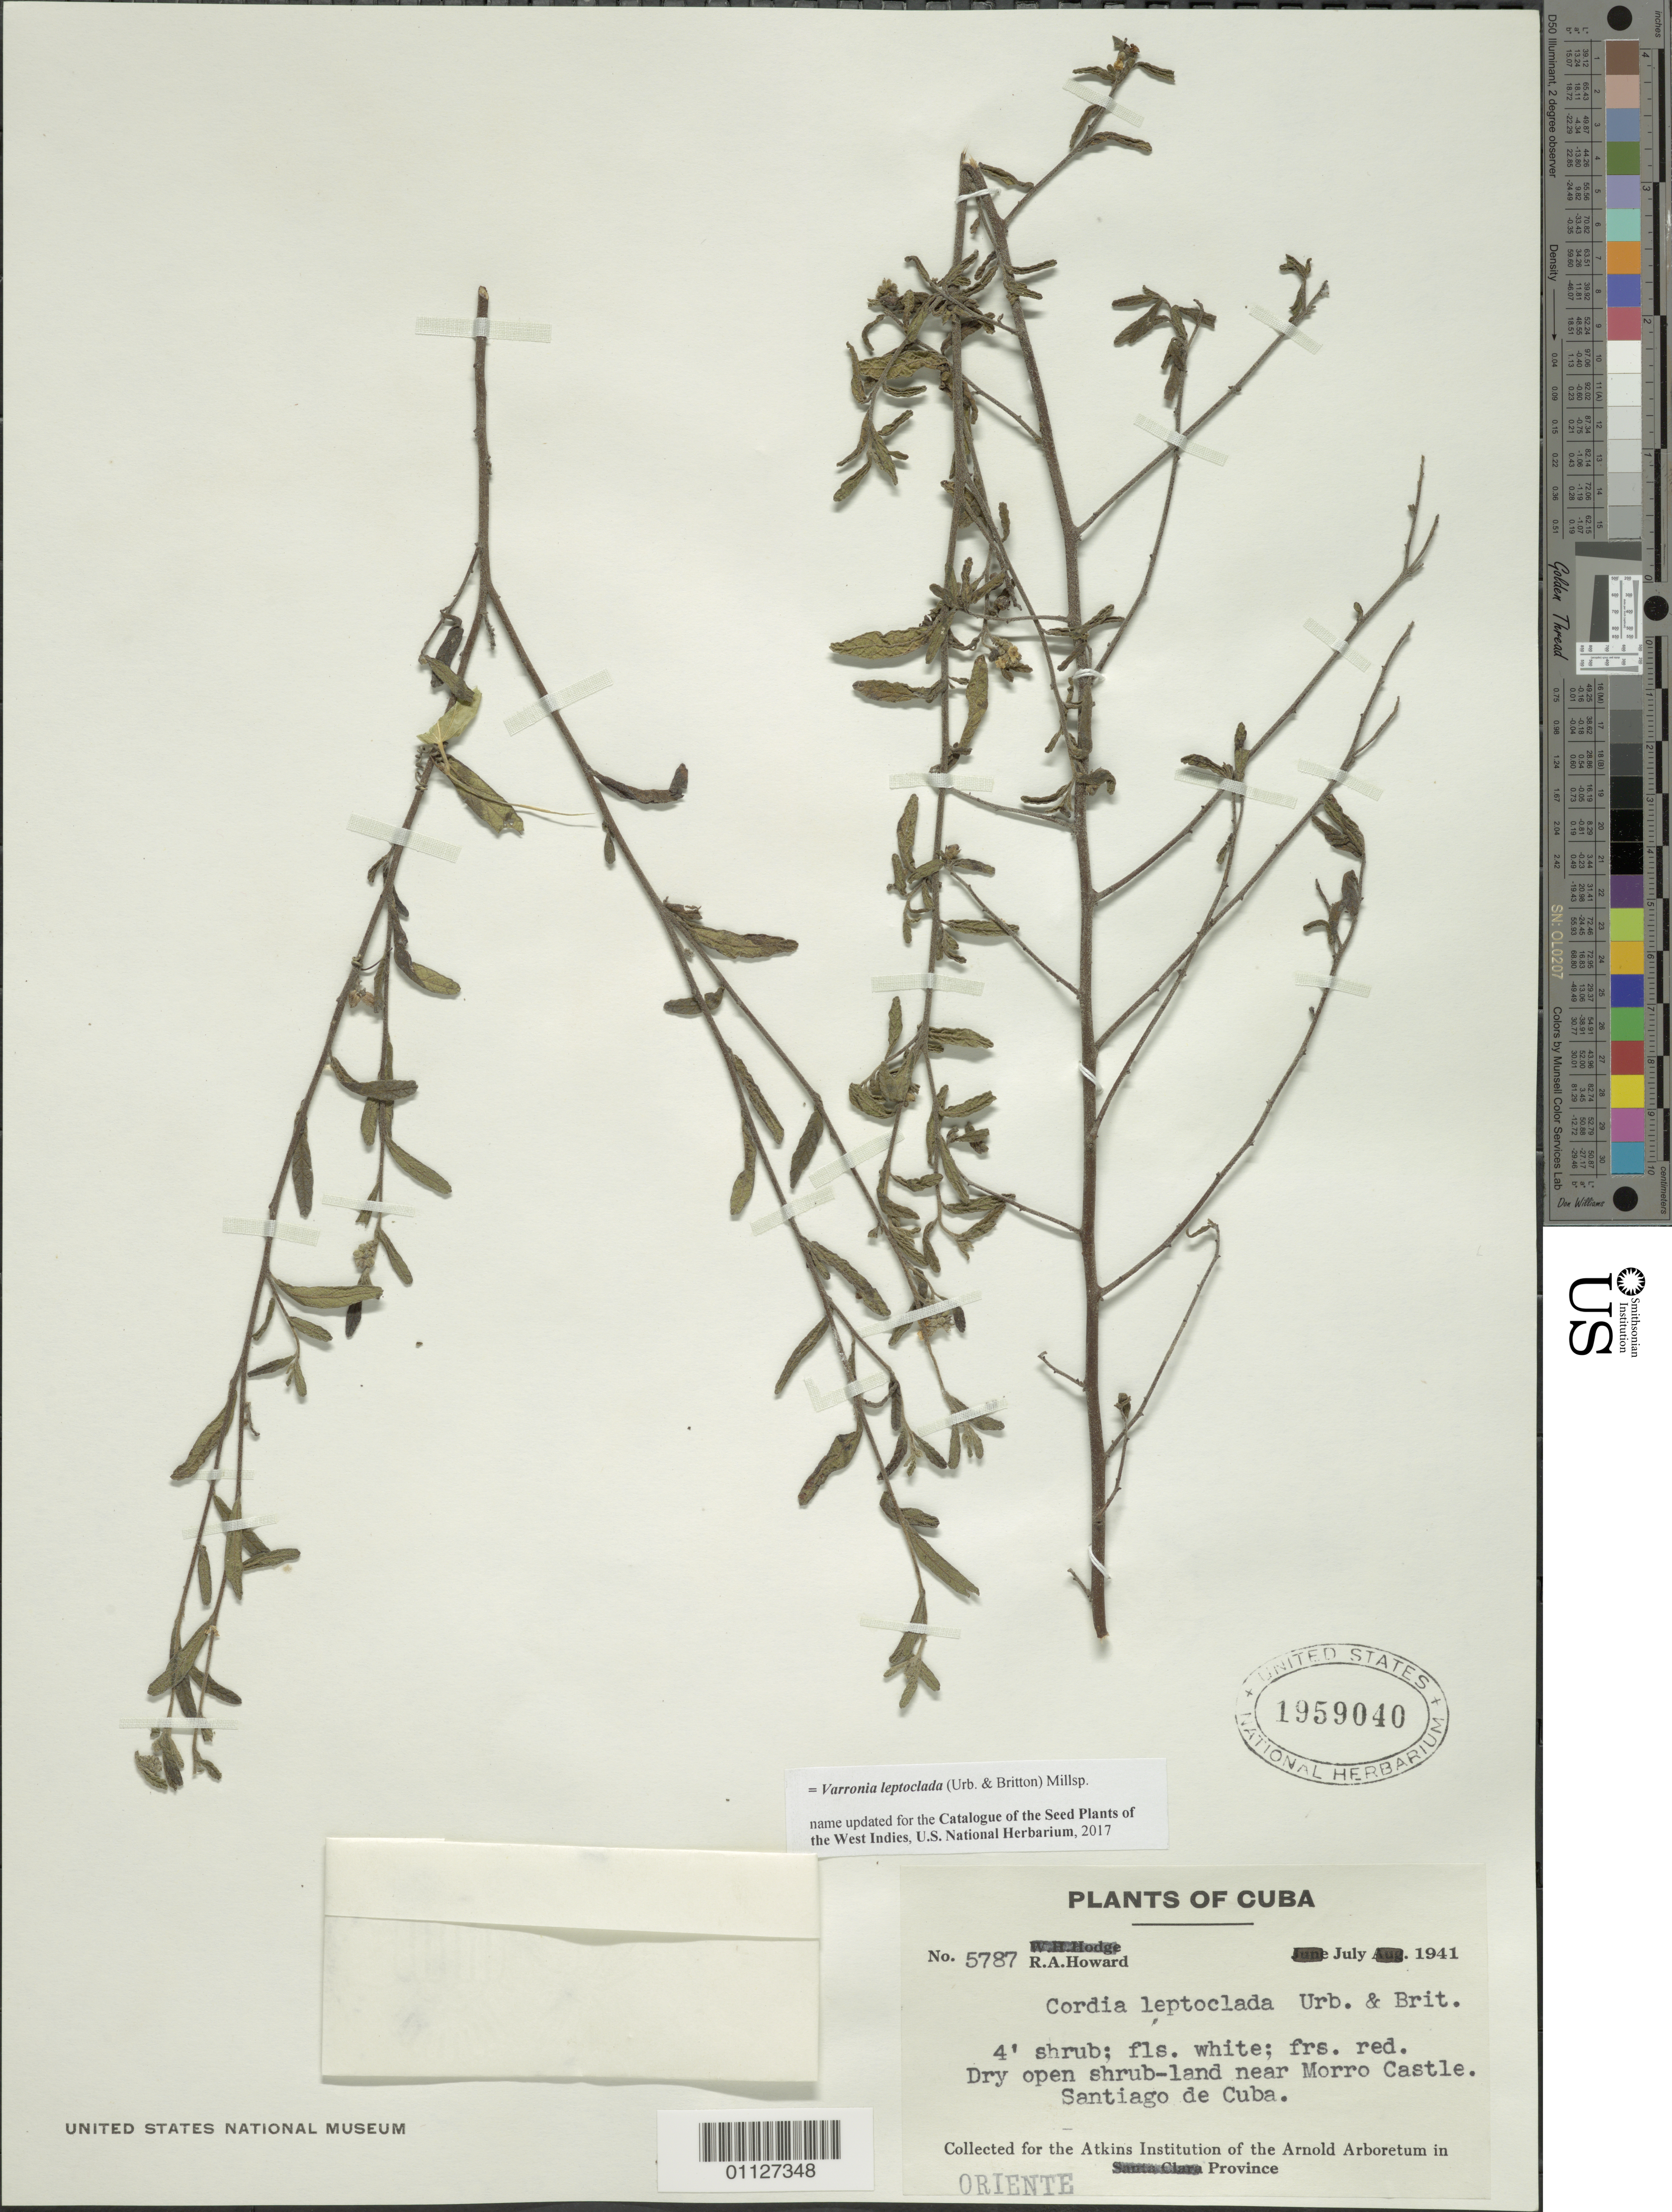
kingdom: Plantae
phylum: Tracheophyta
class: Magnoliopsida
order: Boraginales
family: Cordiaceae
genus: Varronia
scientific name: Varronia leptoclada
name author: (Urb. & Britton) Millsp.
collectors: R. A. Howard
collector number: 5787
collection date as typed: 01 Jul 1941 to 31 Jul 1941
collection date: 1941-07-01/1941-07-31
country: Cuba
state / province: Santiago de Cuba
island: Cuba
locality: Near Morro Castle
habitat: Dry open shrub-land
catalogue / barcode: US 1959040